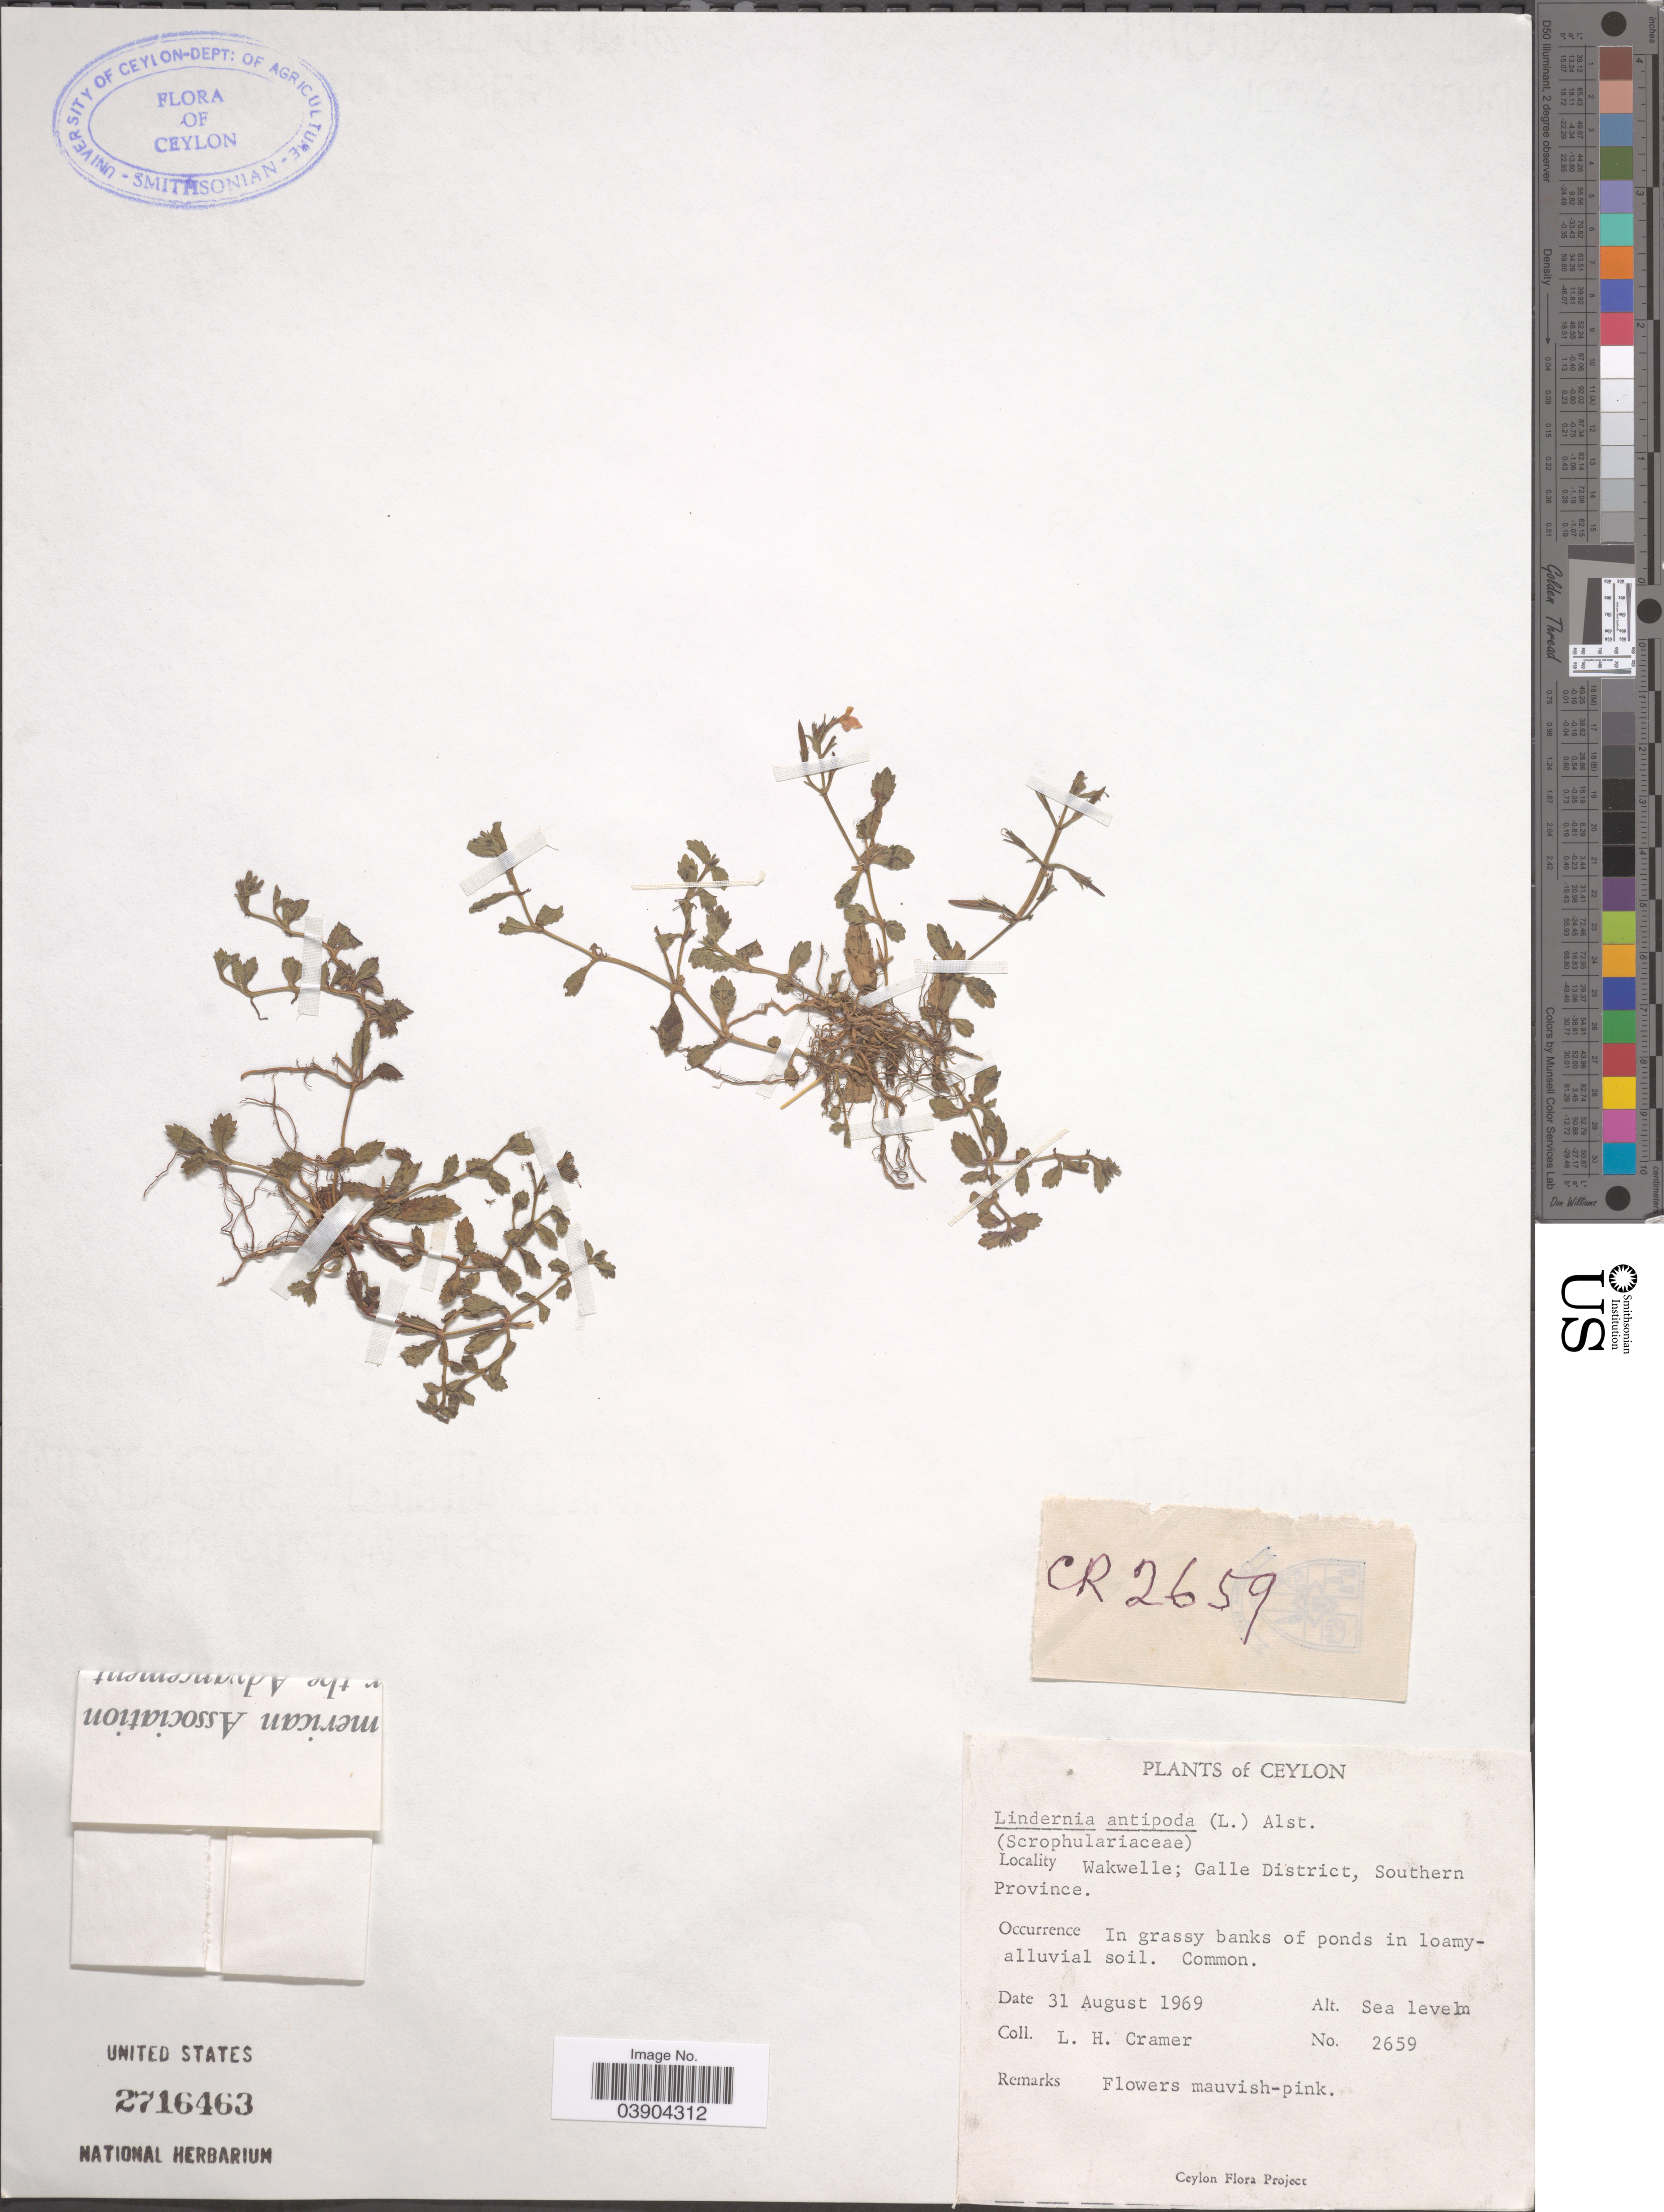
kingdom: Plantae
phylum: Tracheophyta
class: Magnoliopsida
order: Lamiales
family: Linderniaceae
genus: Lindernia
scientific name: Lindernia antipoda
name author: (L.) Alston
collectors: L. H. Cramer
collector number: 2659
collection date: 1969-08-31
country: Sri Lanka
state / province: Southern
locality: Ceylon. Wakwelle; Galle District.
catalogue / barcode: US 2716463